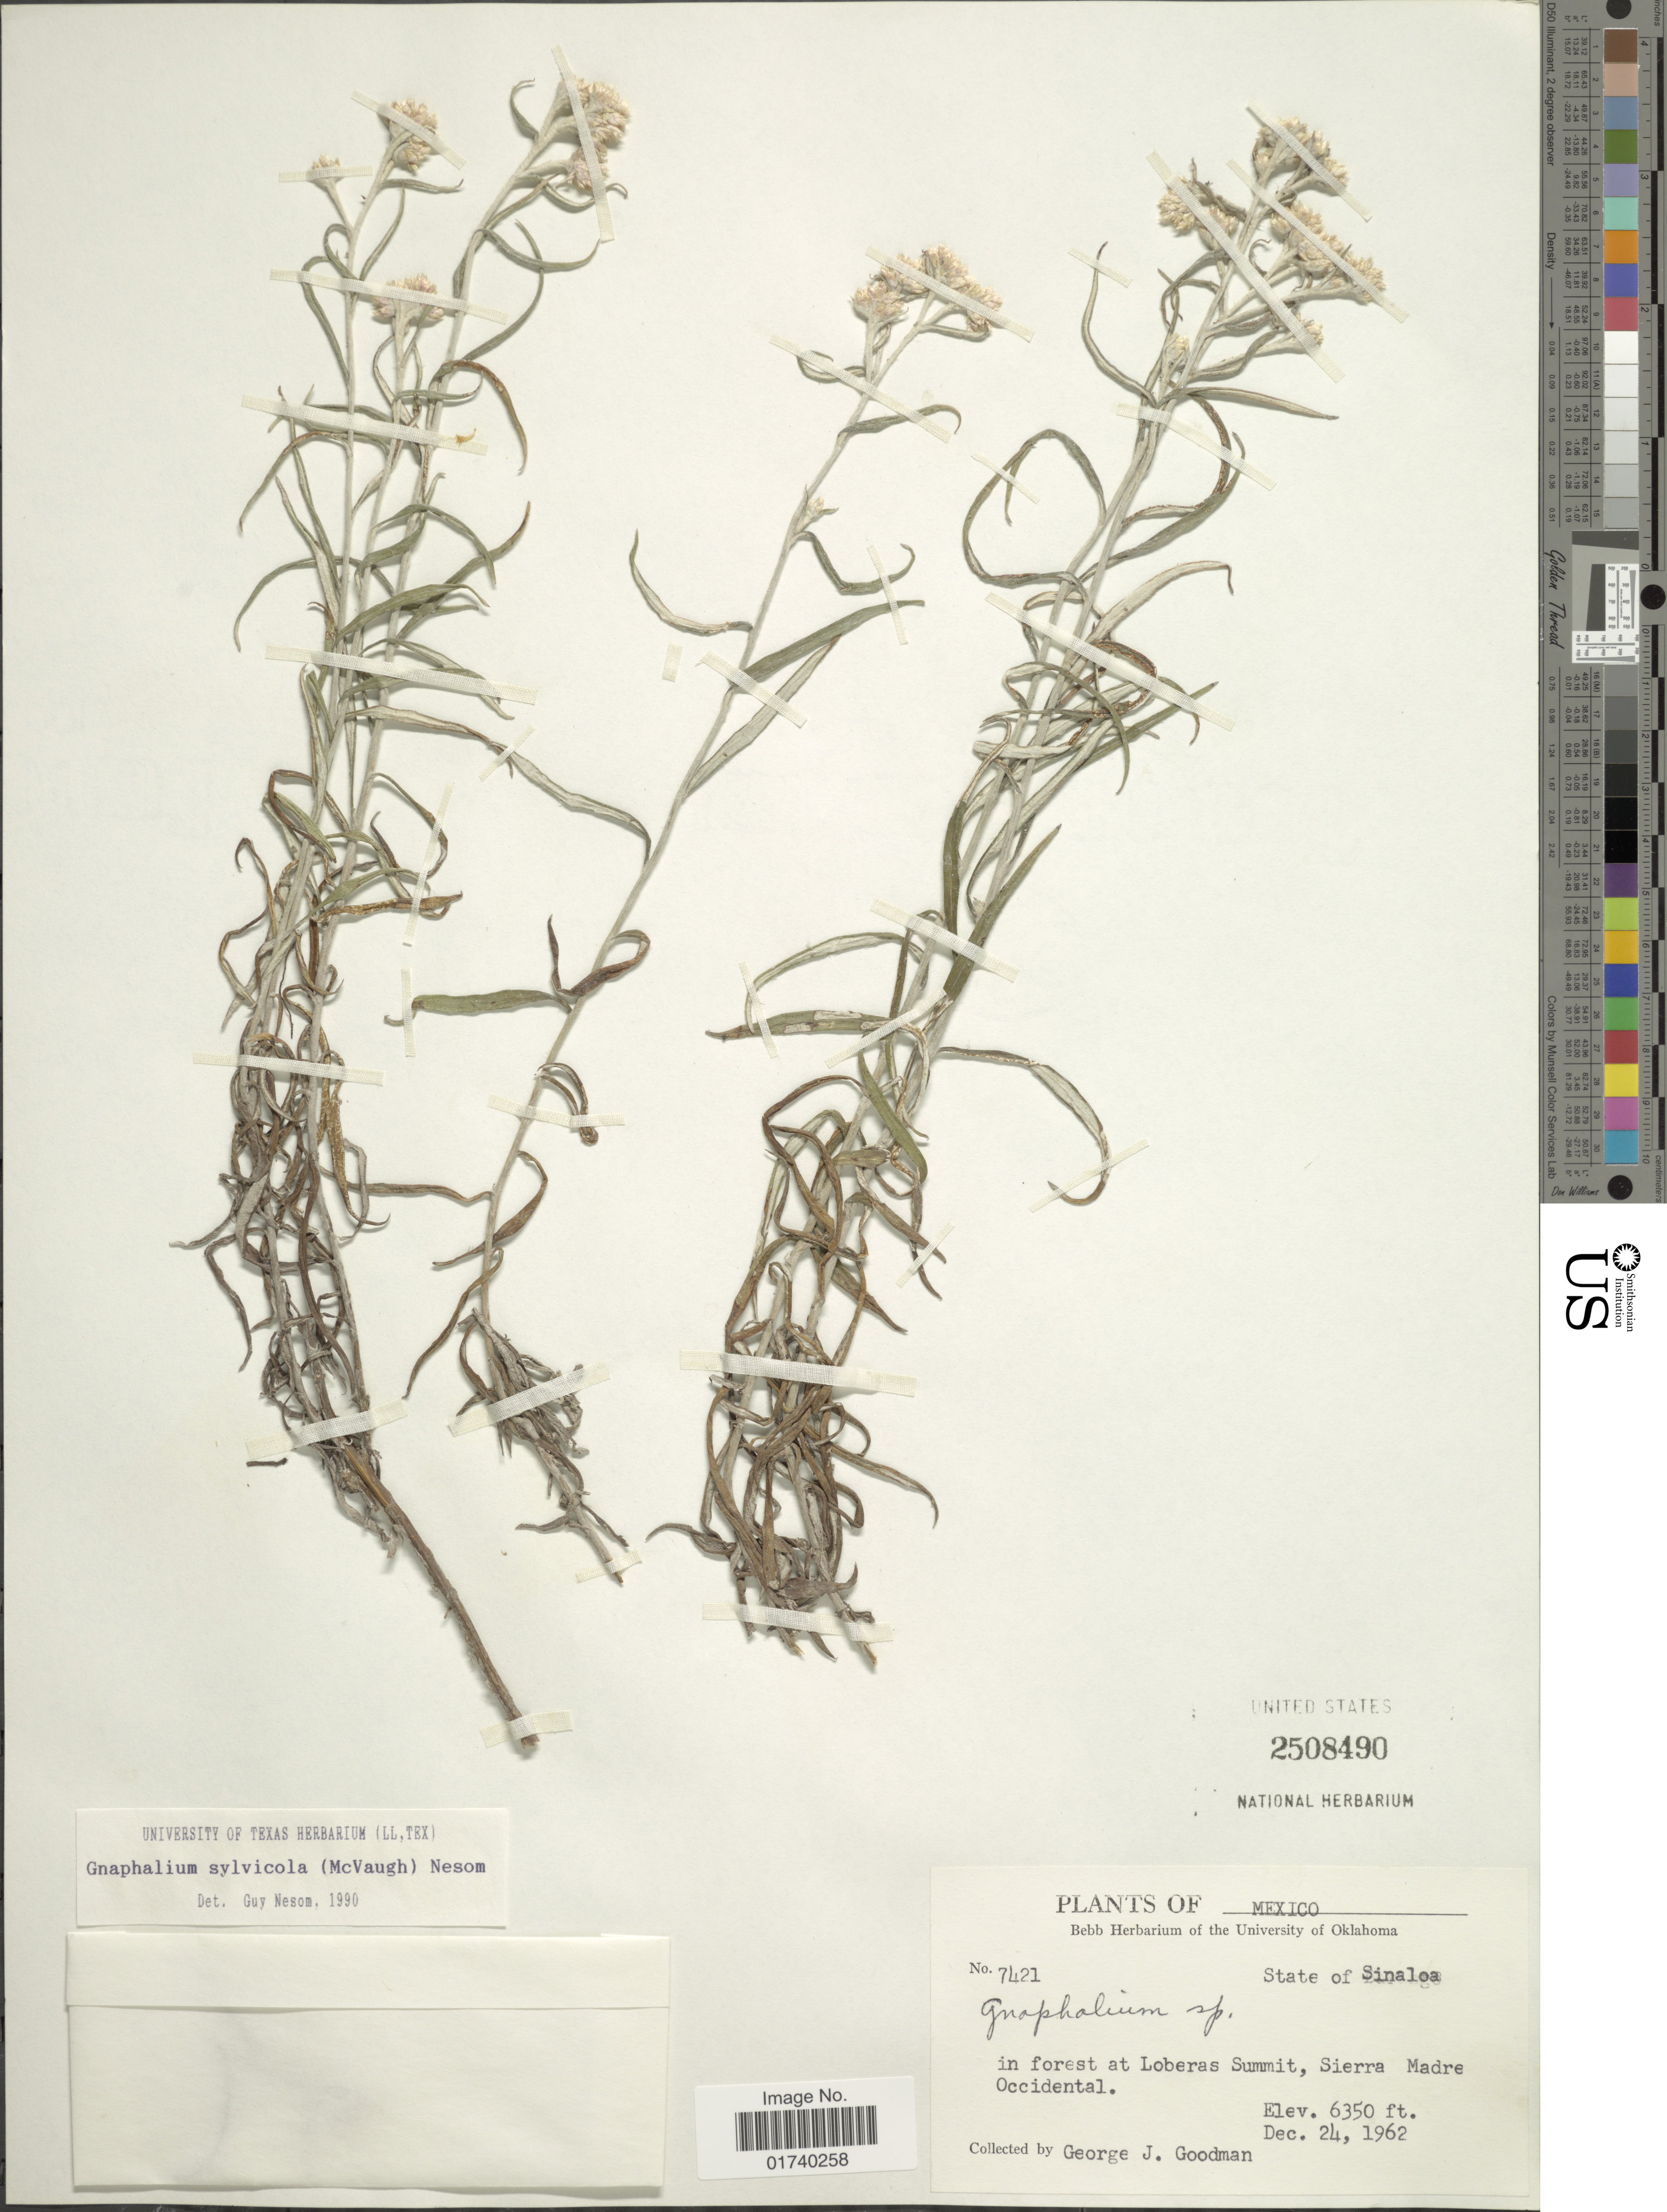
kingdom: Plantae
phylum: Tracheophyta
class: Magnoliopsida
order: Asterales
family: Asteraceae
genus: Pseudognaphalium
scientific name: Pseudognaphalium sylvicola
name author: (McVaugh) G.L. Nesom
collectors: G. J. Goodman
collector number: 7421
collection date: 1962-12-24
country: Mexico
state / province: Sinaloa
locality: In forest at Loberas Summit, Sierra Madre Occidental.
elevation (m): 1935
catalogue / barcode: US 2508490